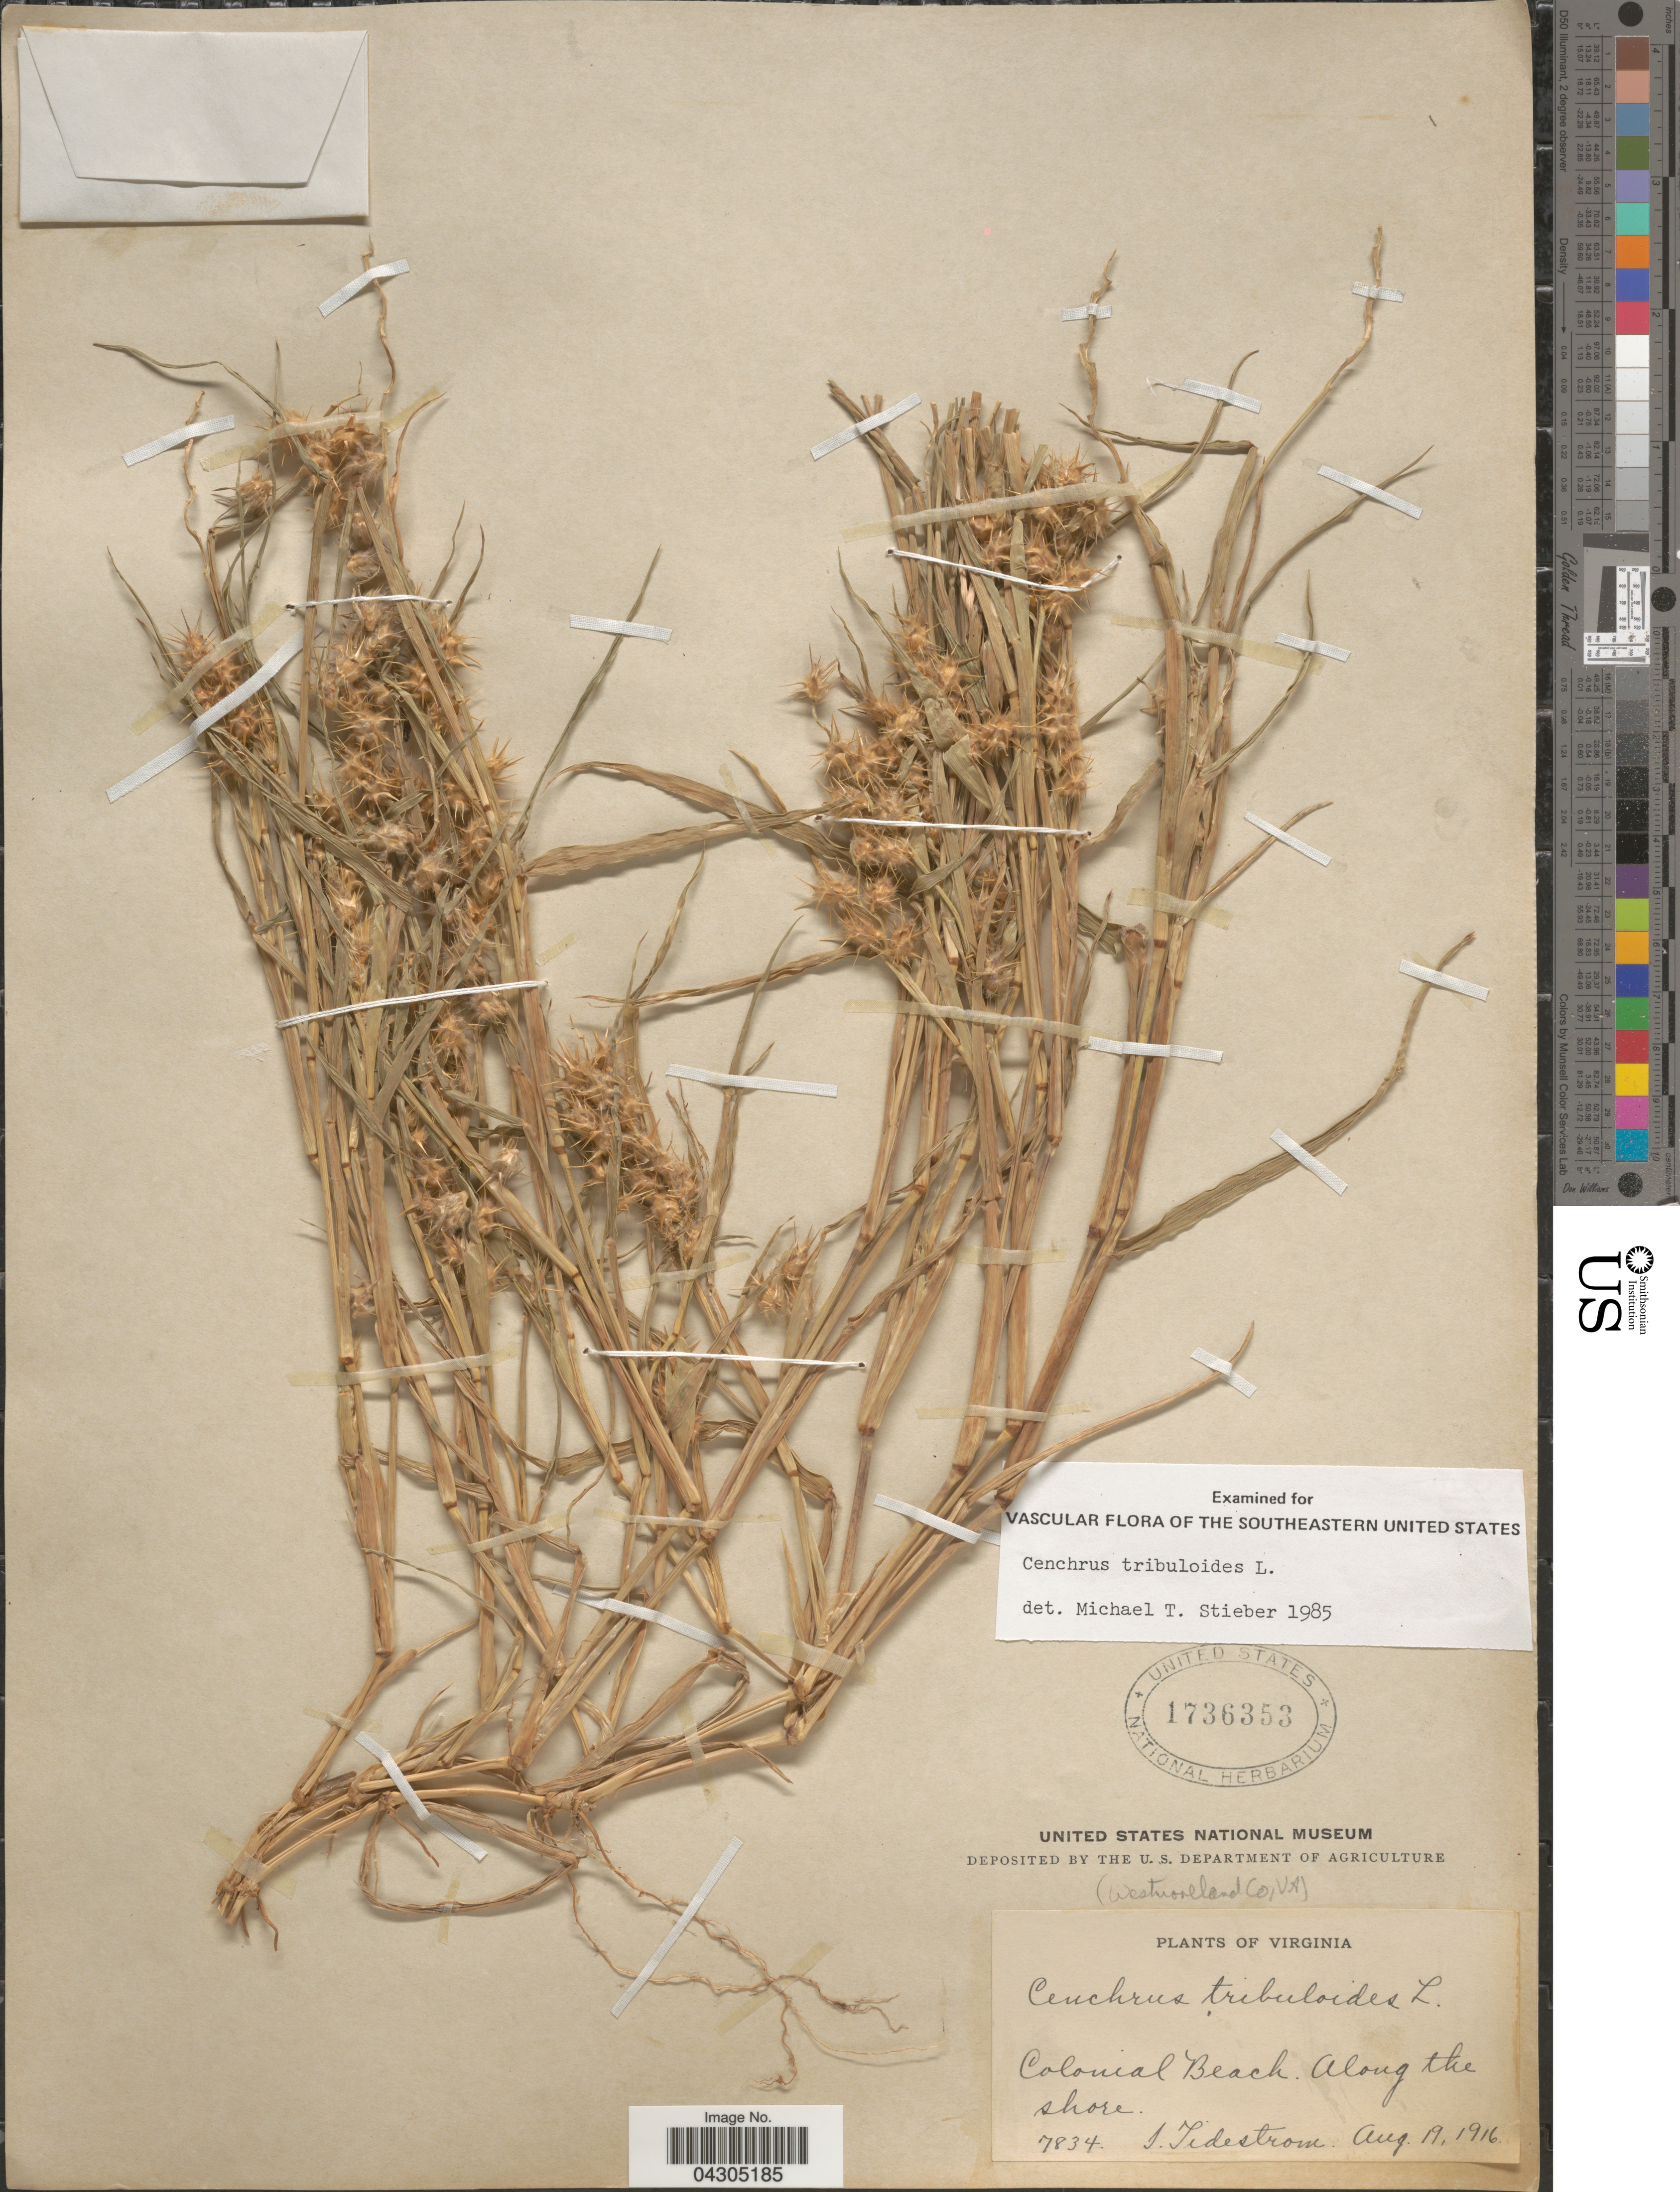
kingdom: Plantae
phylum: Tracheophyta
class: Liliopsida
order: Poales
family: Poaceae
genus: Cenchrus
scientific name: Cenchrus tribuloides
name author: L.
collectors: I. F. Tidestrom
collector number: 7834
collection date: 1916-08-19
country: United States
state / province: Virginia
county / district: Westmoreland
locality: Westmoreland Co. Colonial Beach. Along the shore.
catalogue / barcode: US 1736353